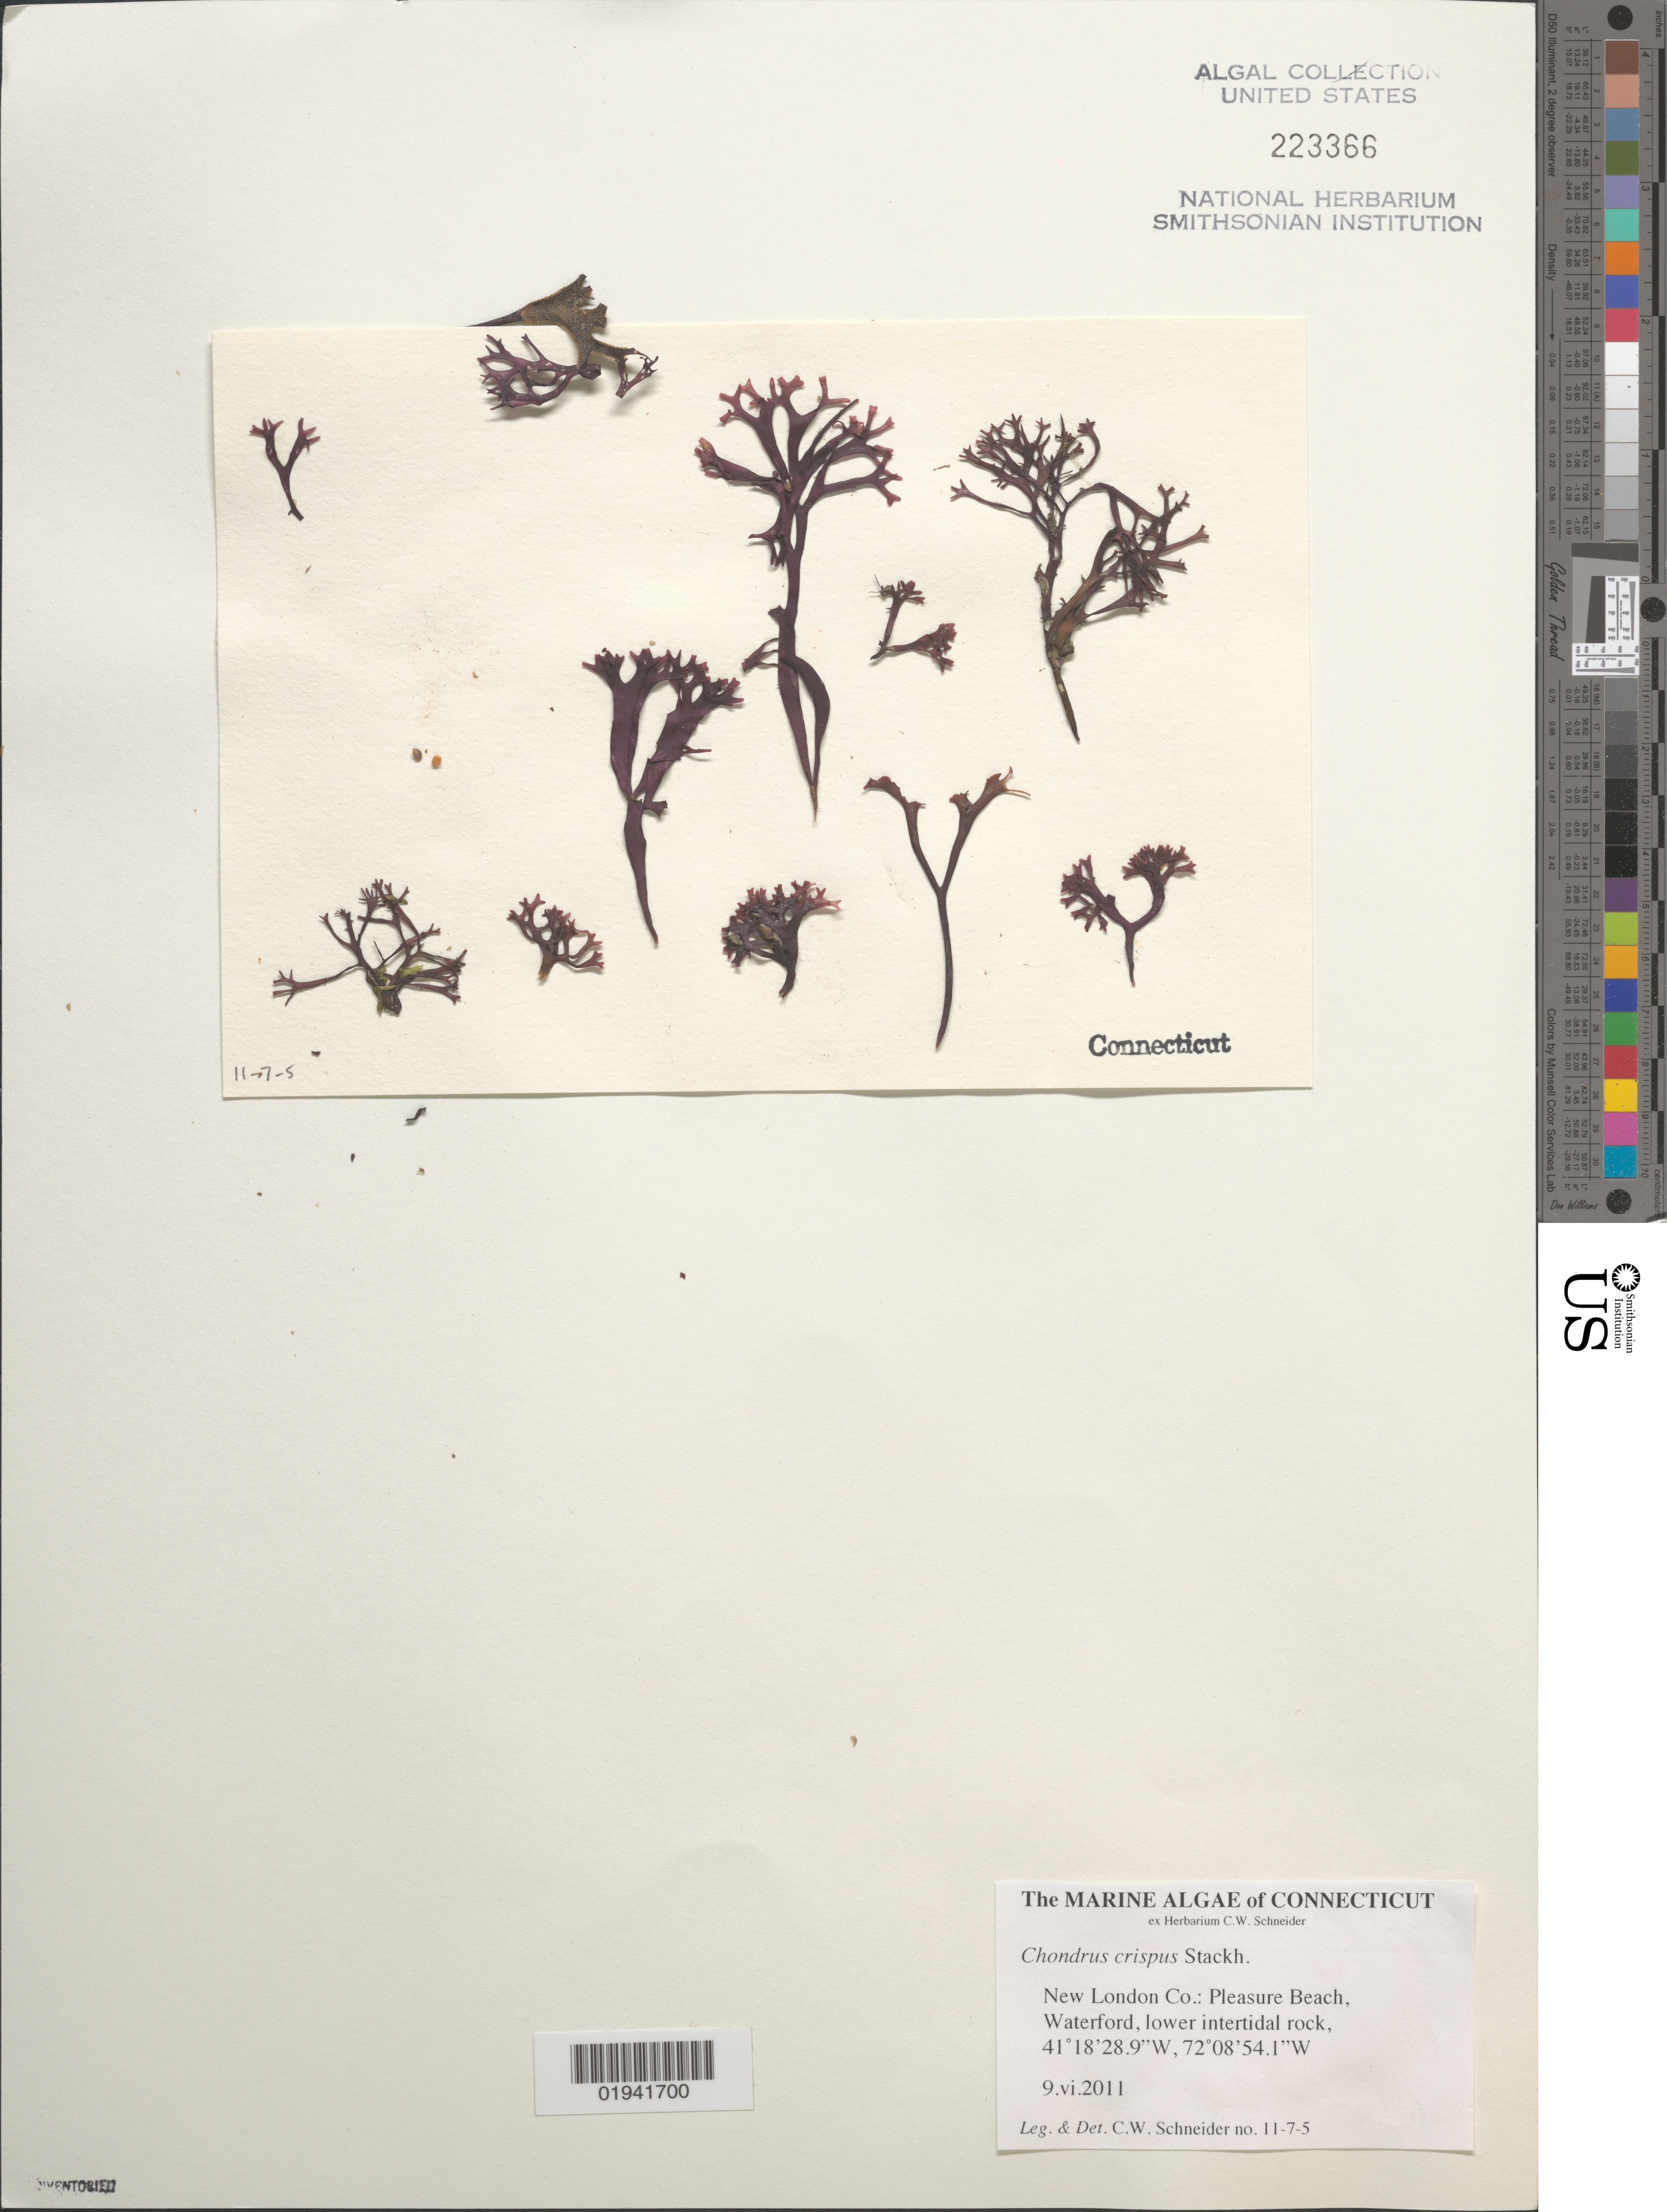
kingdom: Plantae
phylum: Rhodophyta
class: Florideophyceae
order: Gigartinales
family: Gigartinaceae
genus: Chondrus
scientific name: Chondrus crispus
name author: Stackh.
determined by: Schneider, C. W.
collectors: C. W. Schneider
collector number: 11-7-5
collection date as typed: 09 Jun 2011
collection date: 2011-06-09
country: United States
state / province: Connecticut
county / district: New London County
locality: Pleasure Beach, Waterford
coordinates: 41 18'28.9"N, 72 08'54.1"W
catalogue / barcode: US 223366